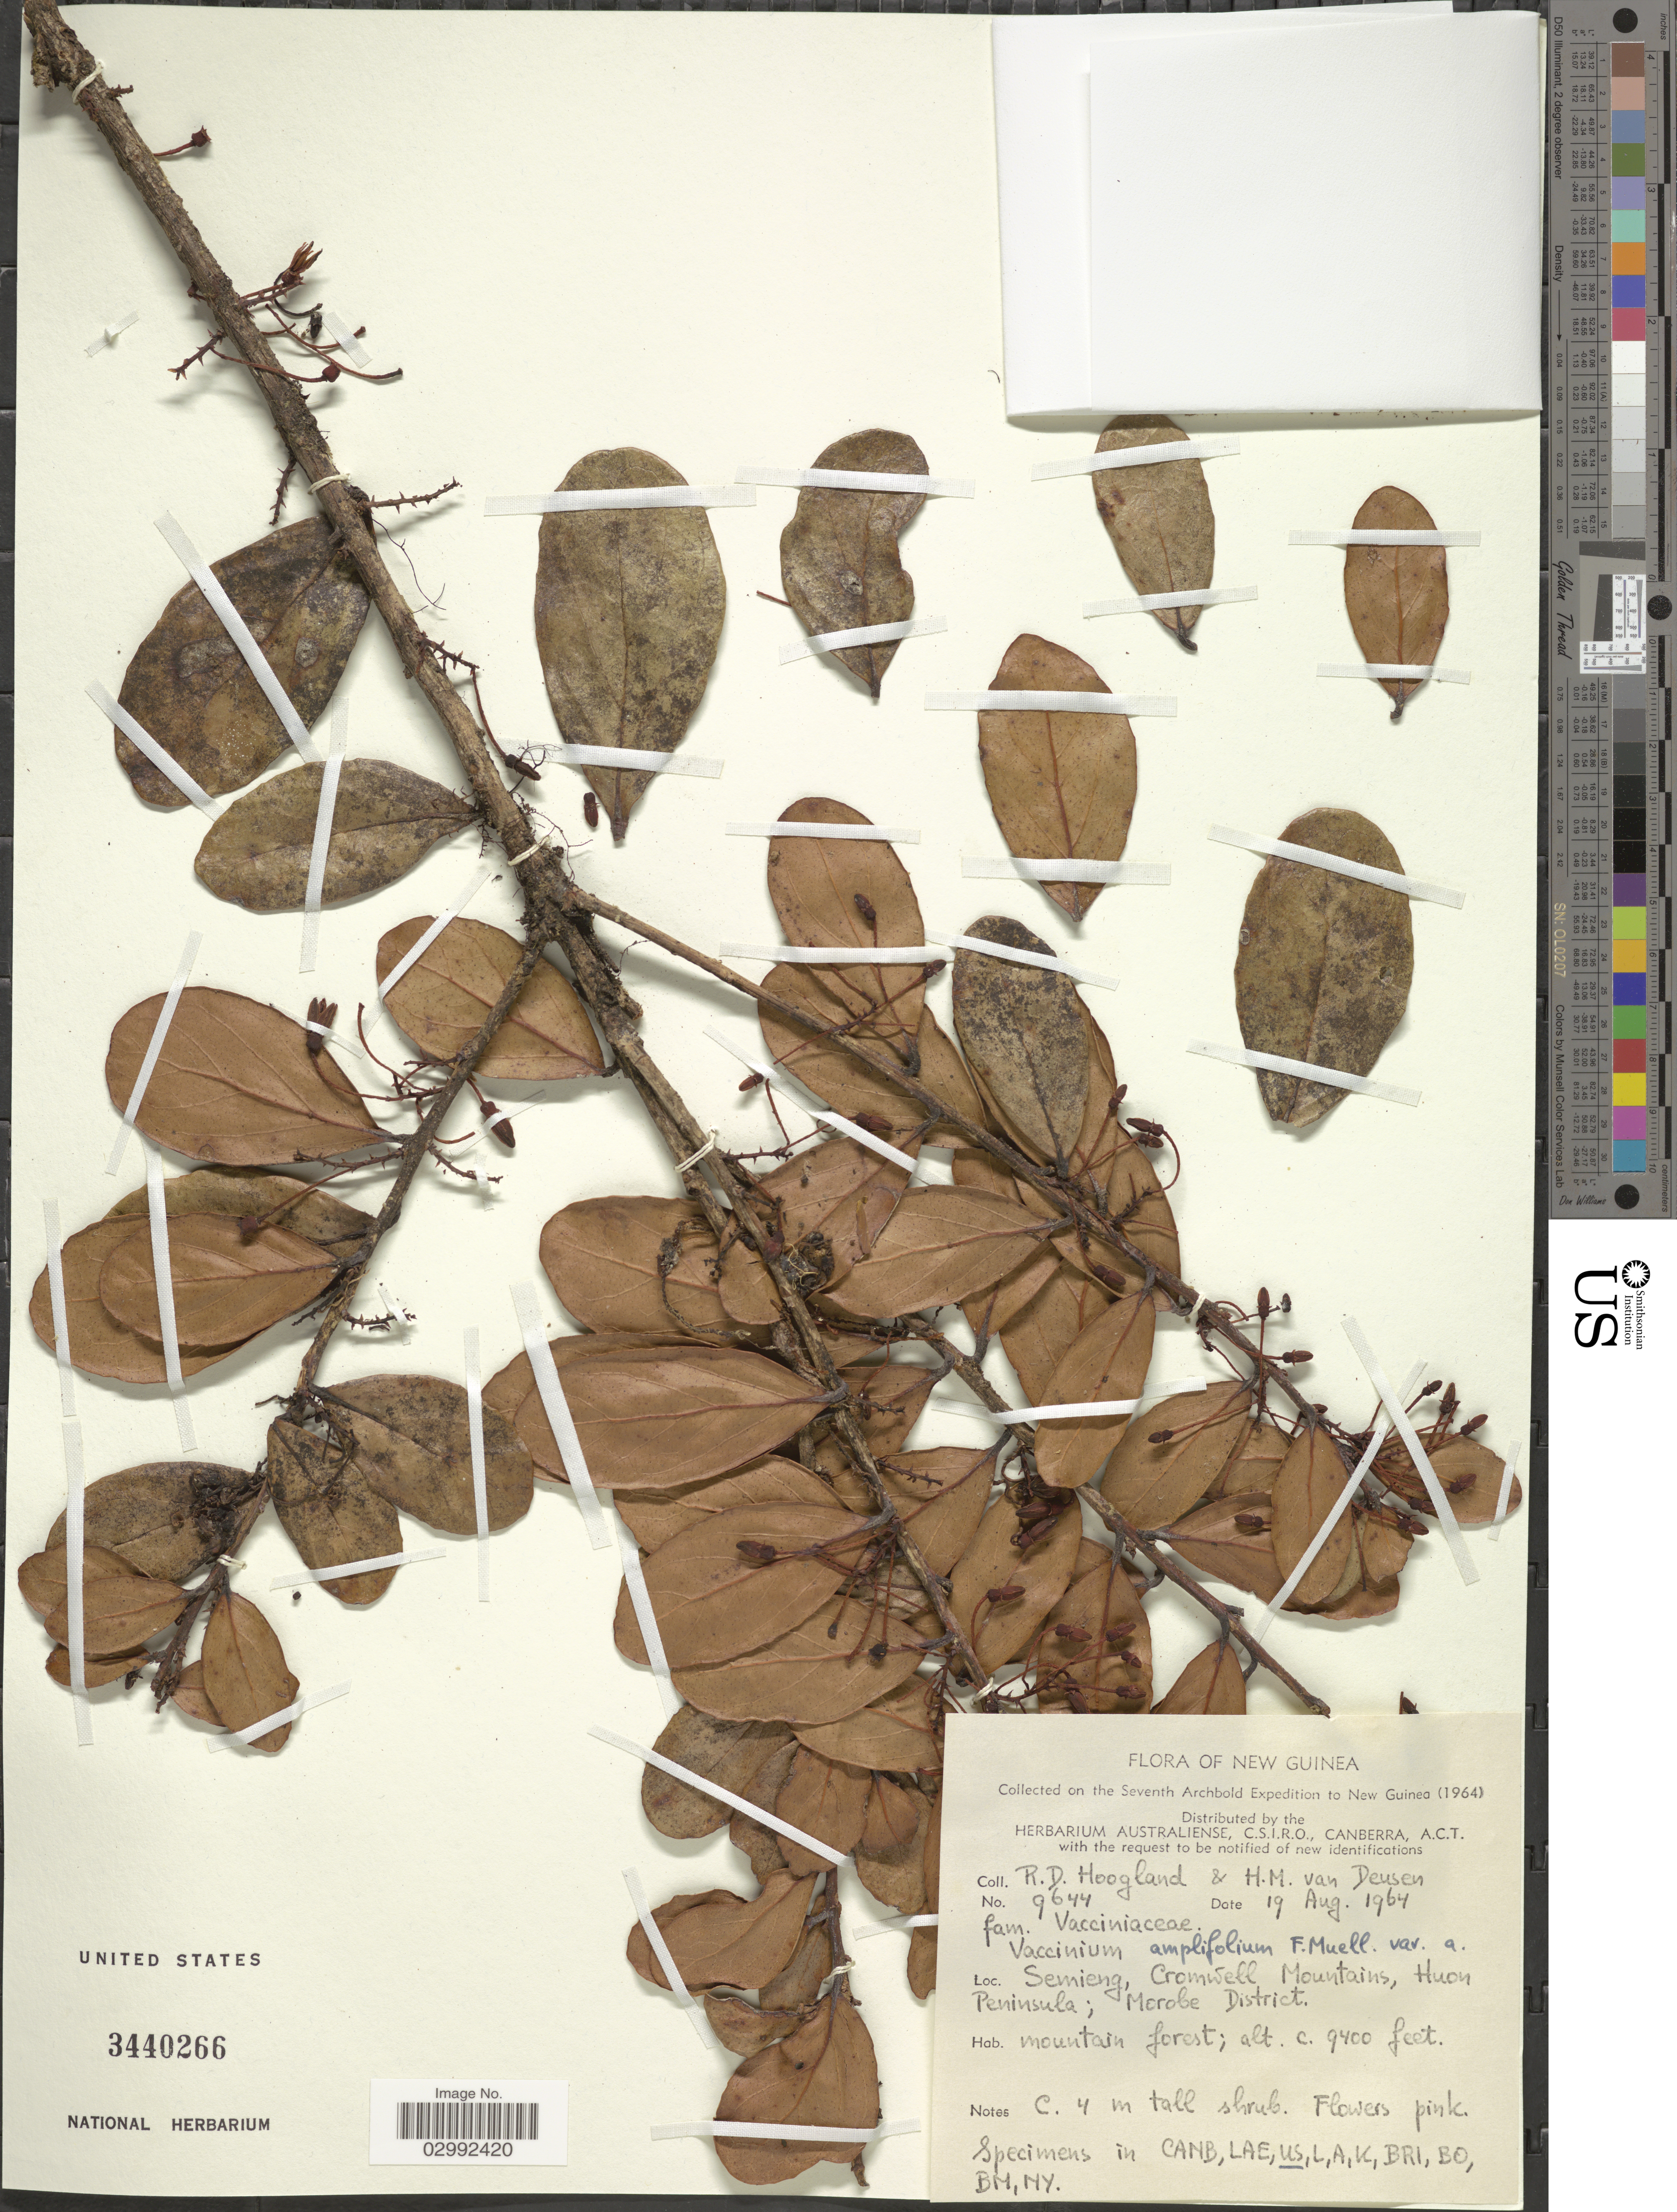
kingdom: Plantae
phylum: Tracheophyta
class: Magnoliopsida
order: Ericales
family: Ericaceae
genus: Vaccinium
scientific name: Vaccinium amplifolium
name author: F. Muell.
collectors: R. D. Hoogland & H. Van Deusen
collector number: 9644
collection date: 1964-08-19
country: Papua New Guinea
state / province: Morobe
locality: New Guinea, Semieng, Cromwell Mountains, Huon Peninsula; Morobe District.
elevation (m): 2865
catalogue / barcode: US 3440266